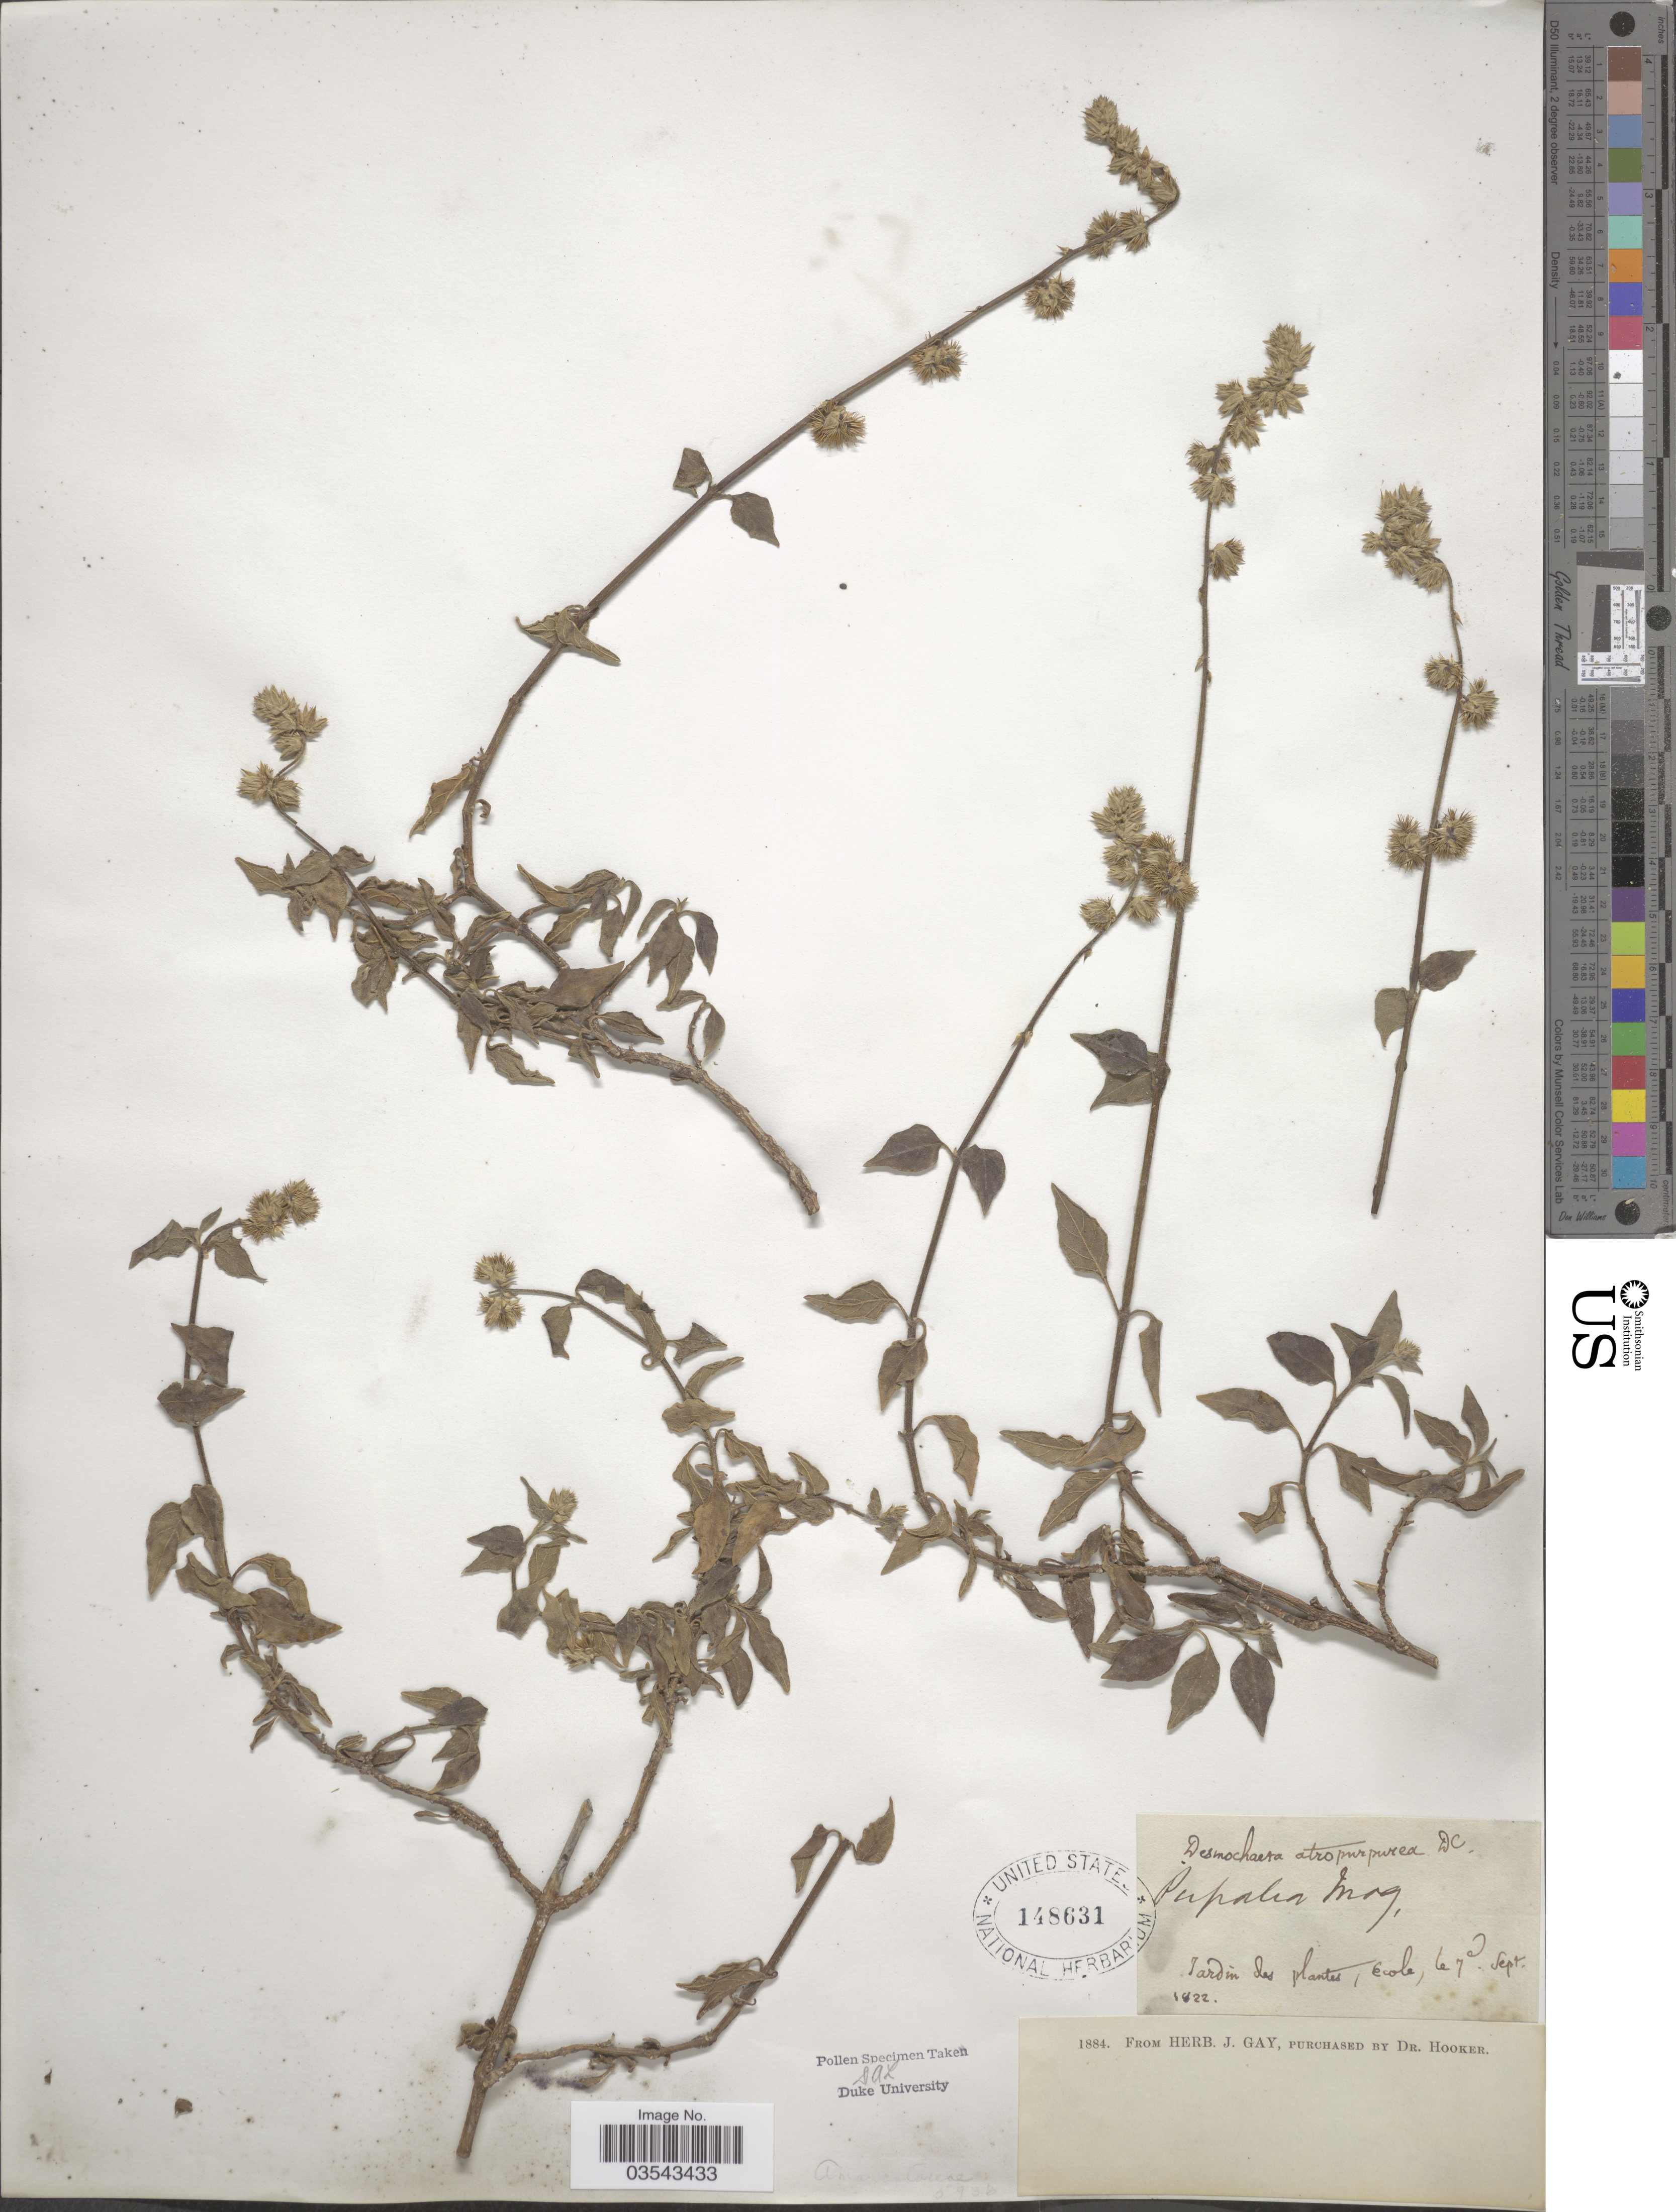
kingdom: Plantae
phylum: Tracheophyta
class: Magnoliopsida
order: Caryophyllales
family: Amaranthaceae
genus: Pupalia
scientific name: Pupalia atropurpurea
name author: (Lam.) Moq.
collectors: ex herb. J. Gay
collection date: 1822-09-07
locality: Jardin des plantes, Ecole.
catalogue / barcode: US 148631